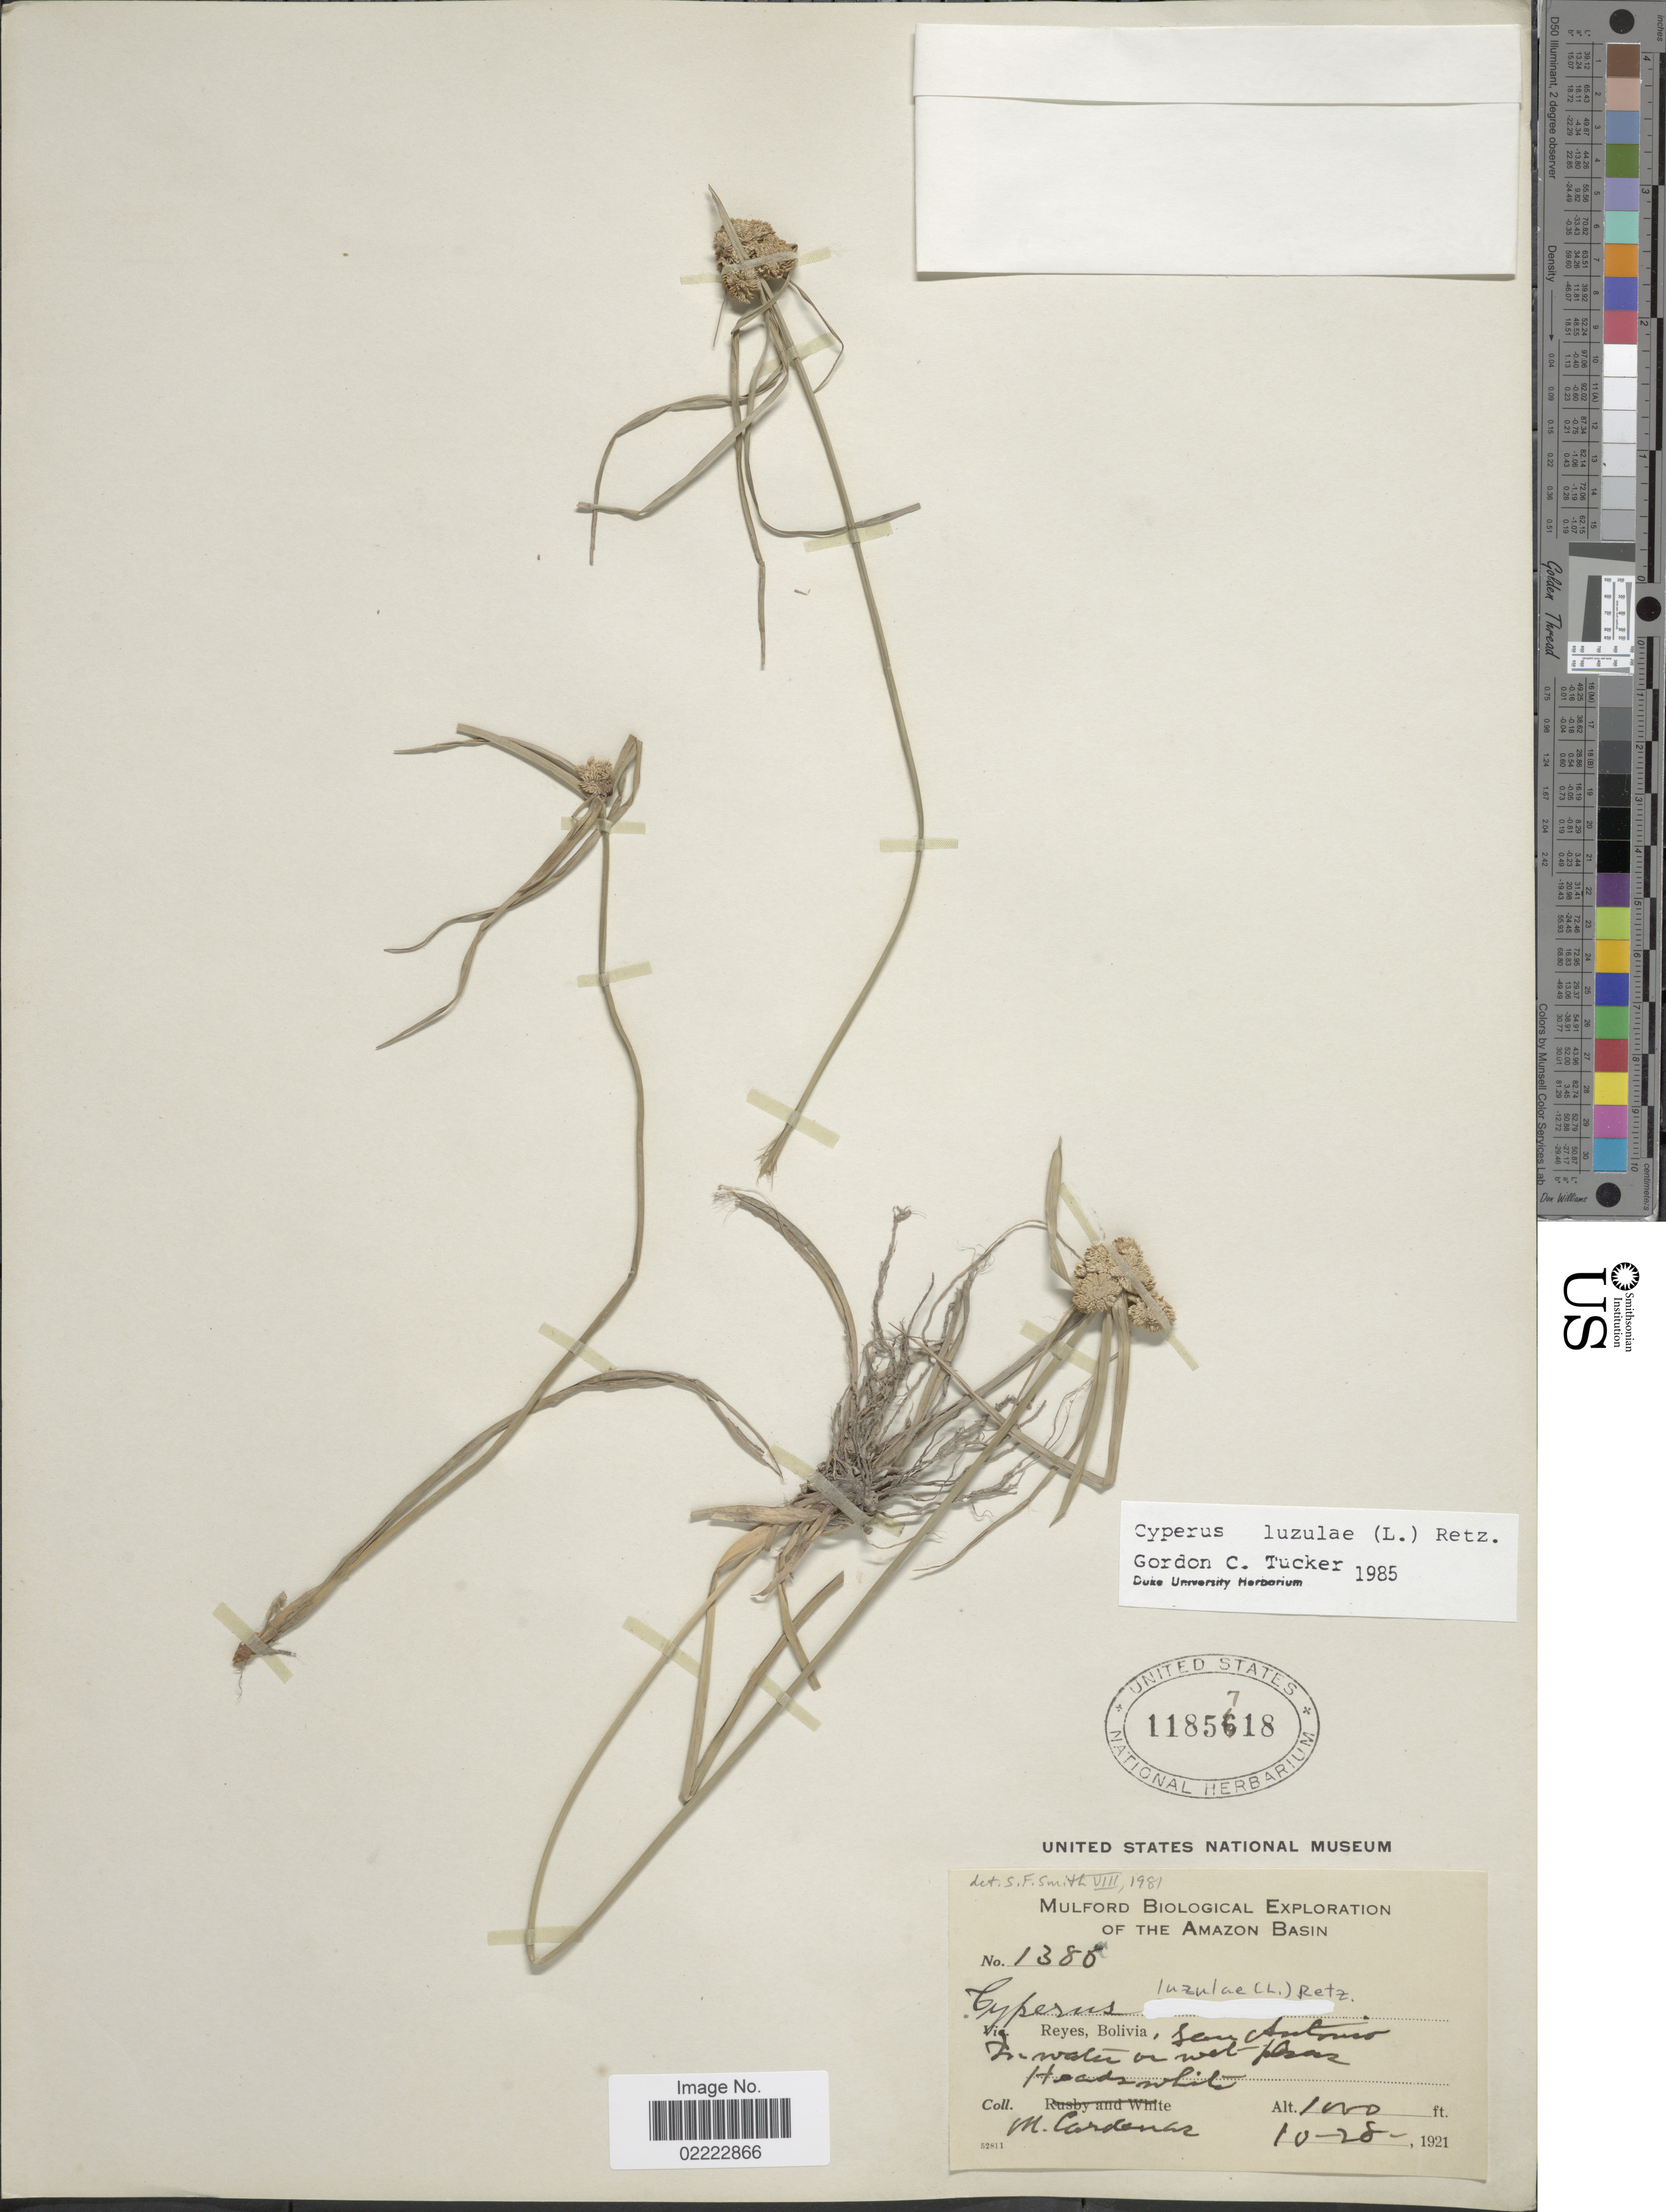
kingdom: Plantae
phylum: Tracheophyta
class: Liliopsida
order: Poales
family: Cyperaceae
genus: Cyperus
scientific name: Cyperus luzulae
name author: (L.) Rottb. ex Retz.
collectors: M. Cárdenas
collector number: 1380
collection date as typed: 10-28-1921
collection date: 1921-10-28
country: Bolivia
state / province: Beni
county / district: José Ballivián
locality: San Antonio near Reyes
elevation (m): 305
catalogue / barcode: US 1185718